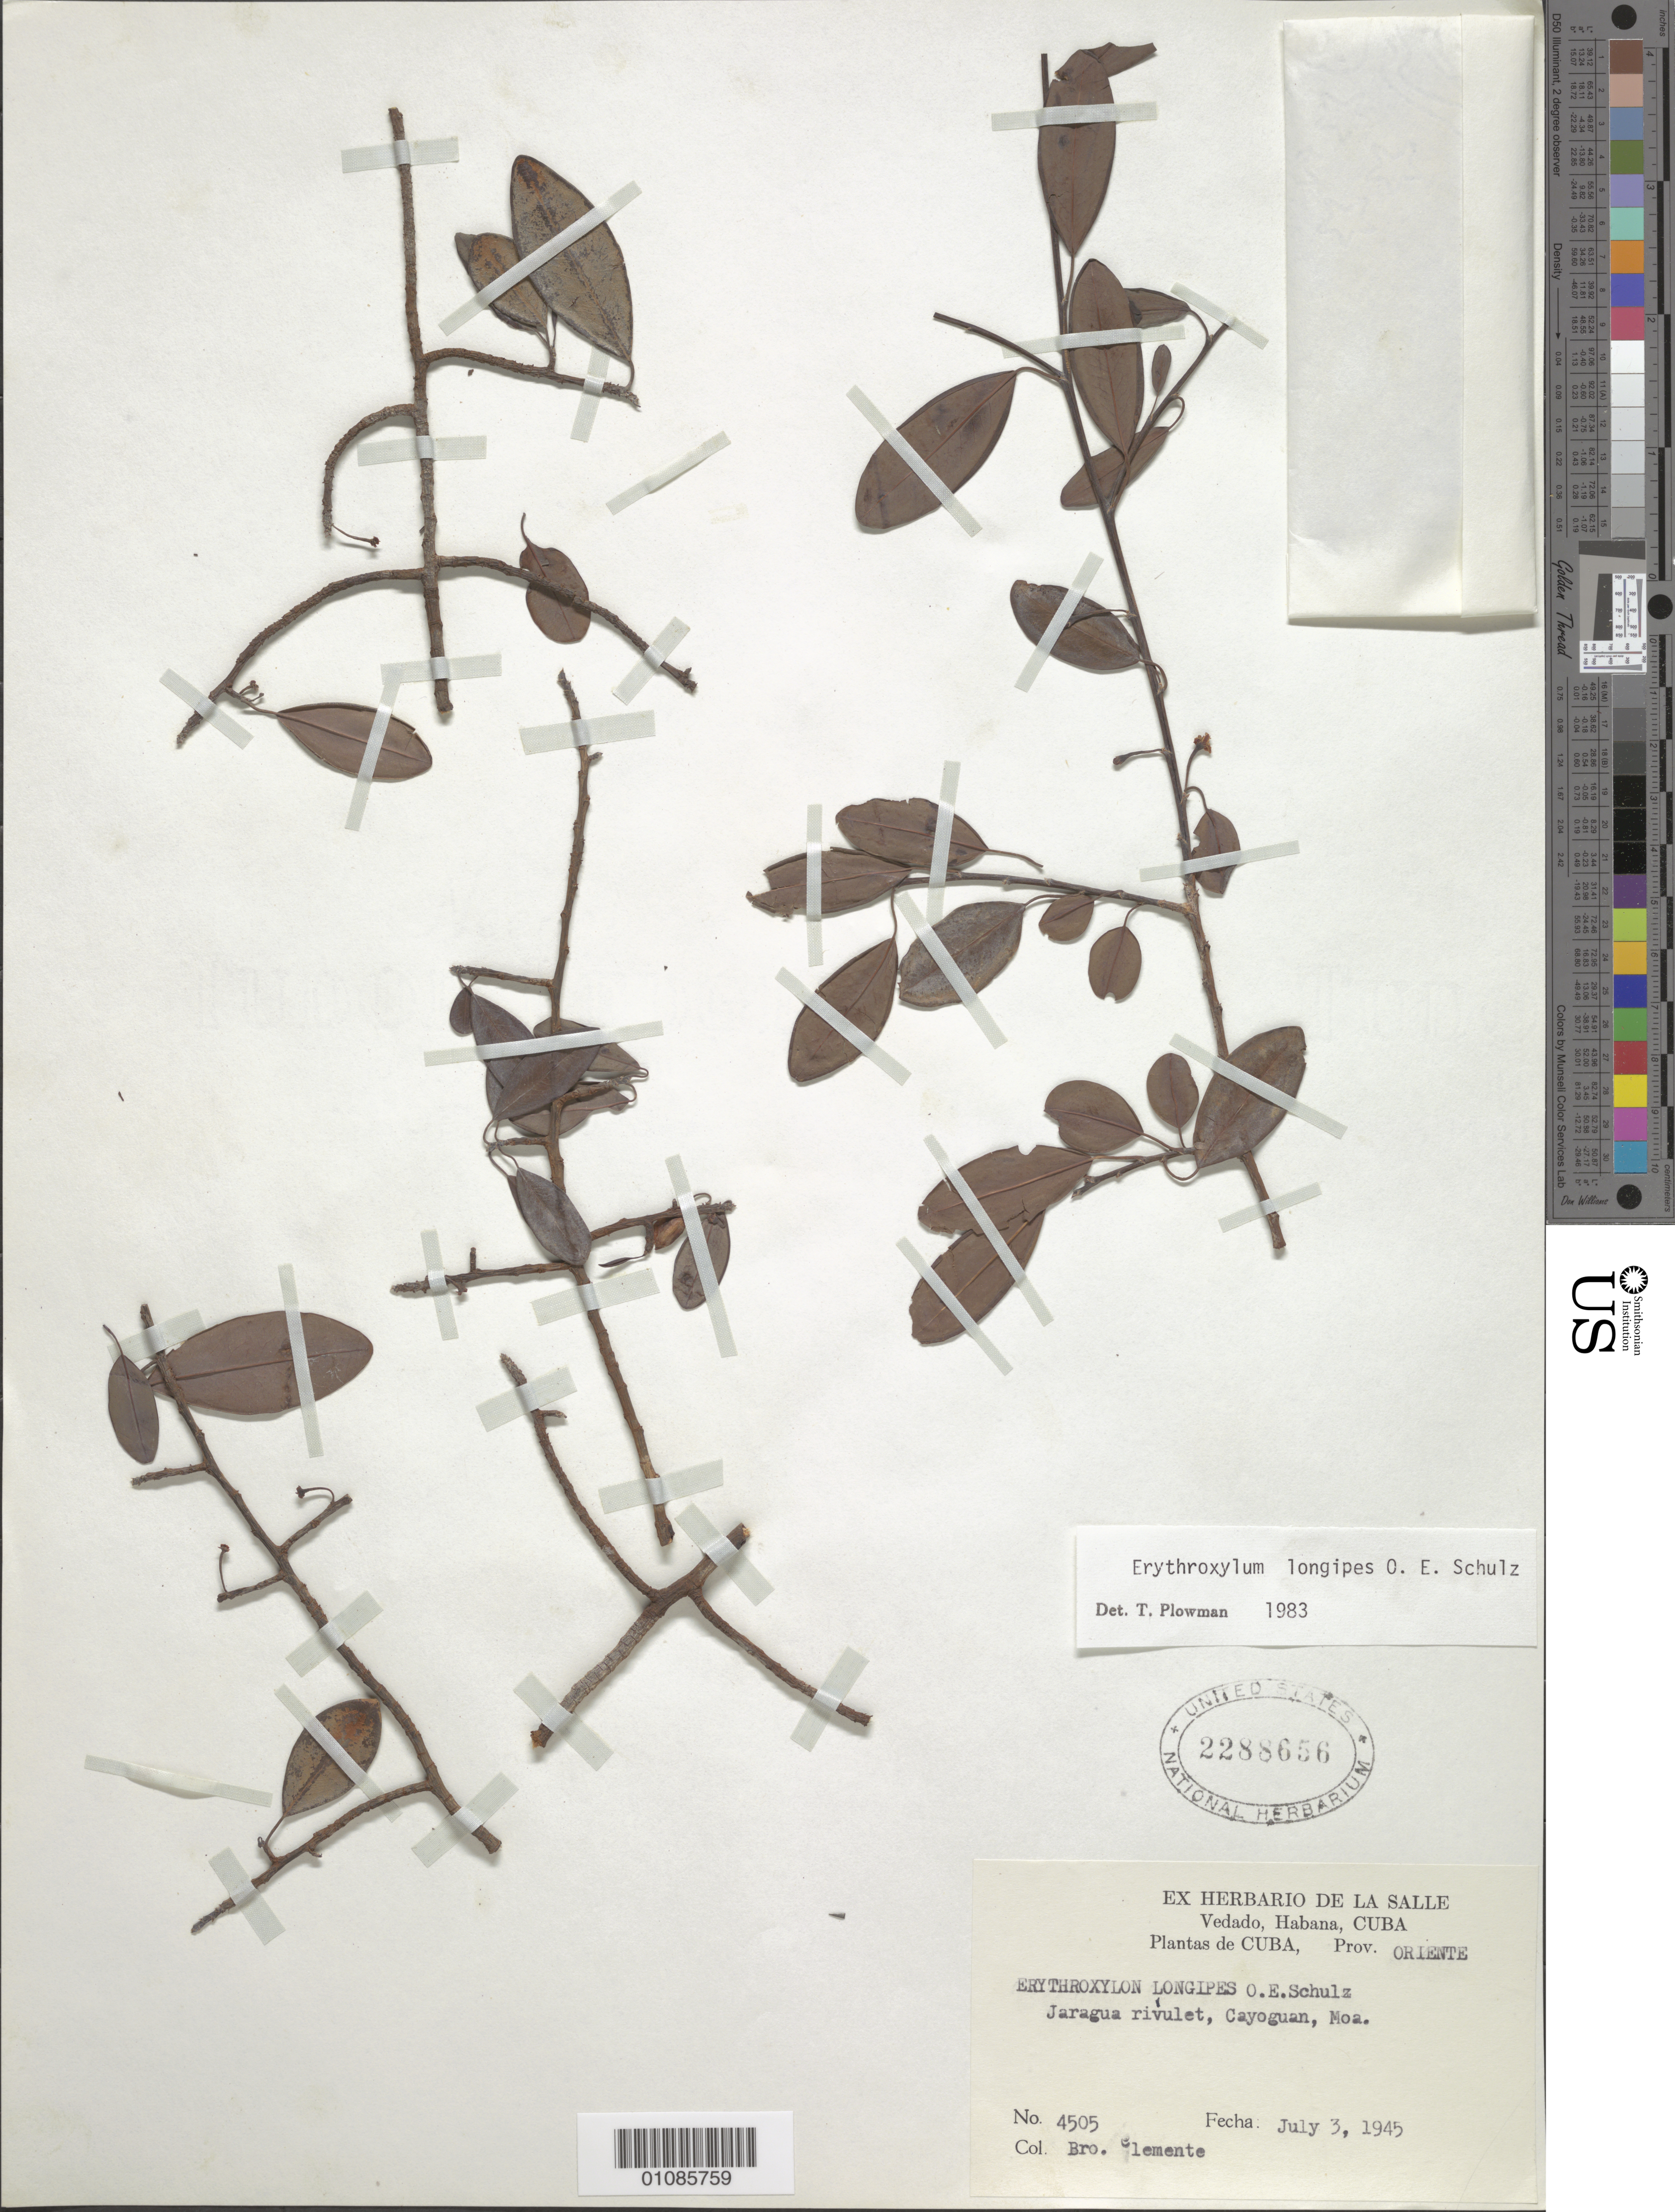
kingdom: Plantae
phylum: Tracheophyta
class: Magnoliopsida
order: Malpighiales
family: Erythroxylaceae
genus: Erythroxylum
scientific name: Erythroxylum longipes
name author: O.E. Schulz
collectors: Bro. Clemente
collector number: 4505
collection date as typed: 03 Jul 1945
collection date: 1945-07-03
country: Cuba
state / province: Holguín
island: Cuba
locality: Jaragua Rivulet, Cayoguan, Moa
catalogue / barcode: US 2288656